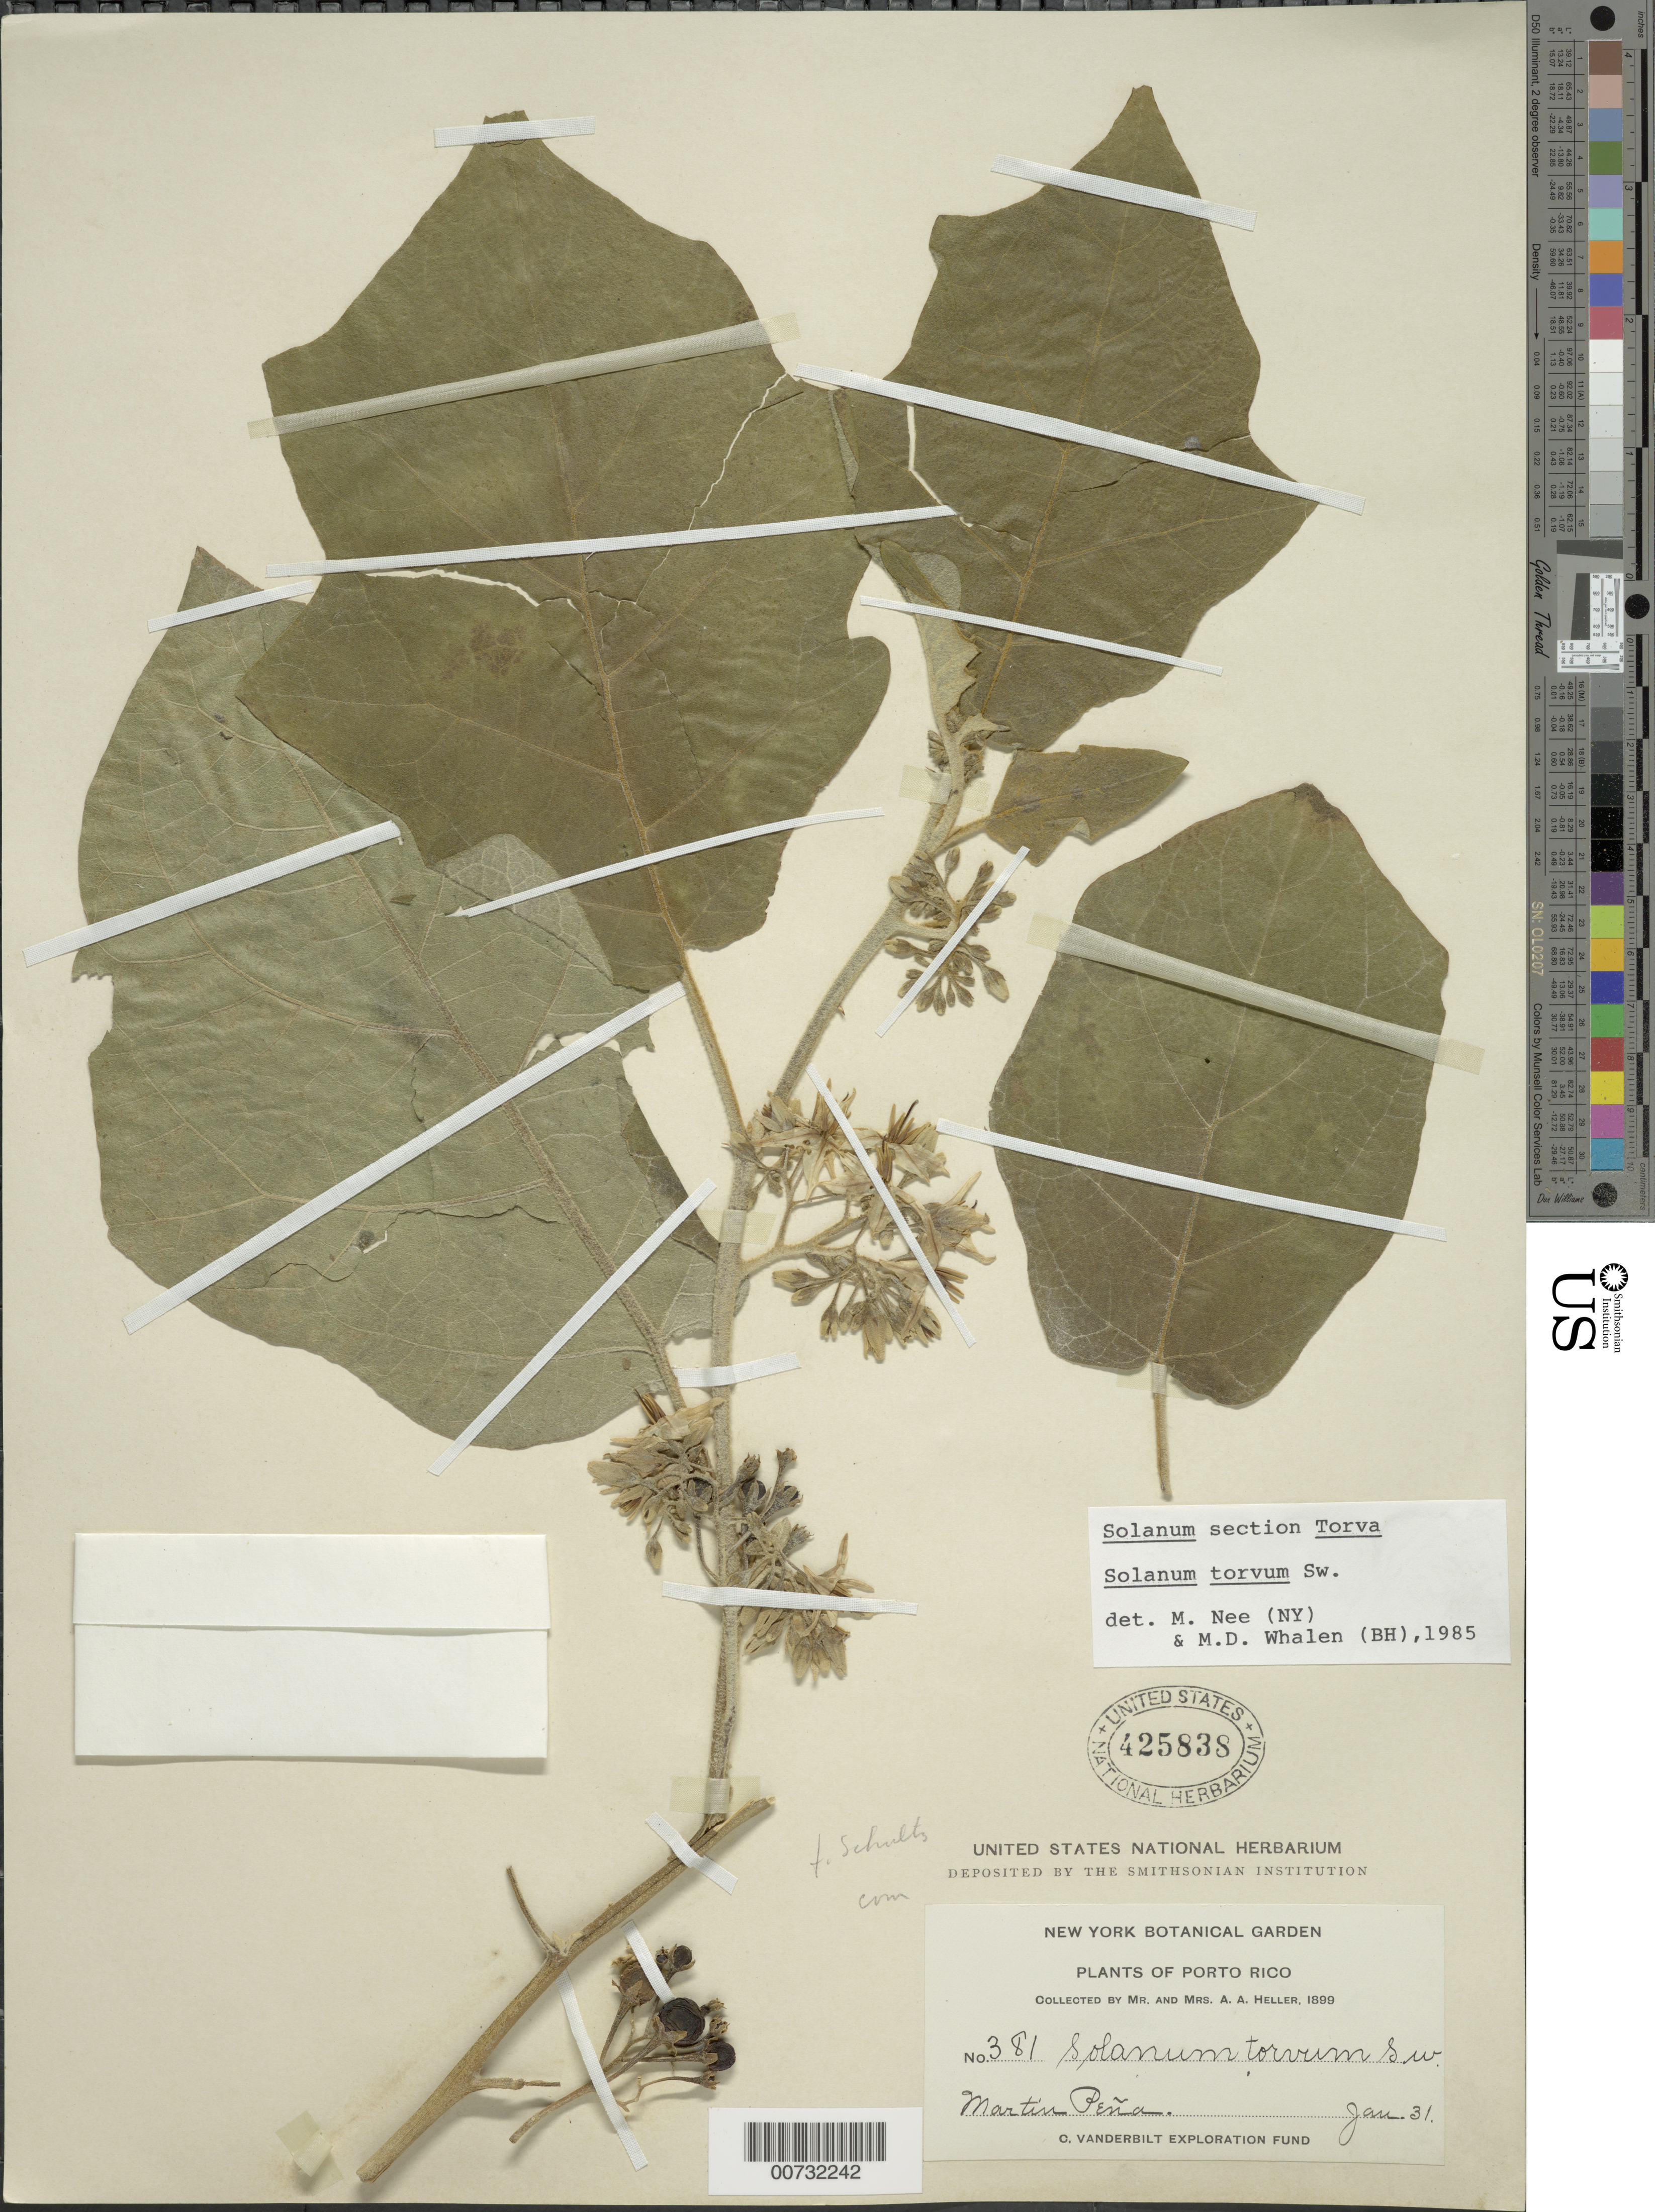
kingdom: Plantae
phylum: Tracheophyta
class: Magnoliopsida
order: Solanales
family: Solanaceae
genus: Solanum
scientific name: Solanum torvum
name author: Sw.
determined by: Nee, Michael H.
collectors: A. A. Heller & E. G. Heller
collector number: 381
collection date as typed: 31 Jan 1899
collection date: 1899-01-31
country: Puerto Rico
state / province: San Juan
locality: Martín Peña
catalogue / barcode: US 425838